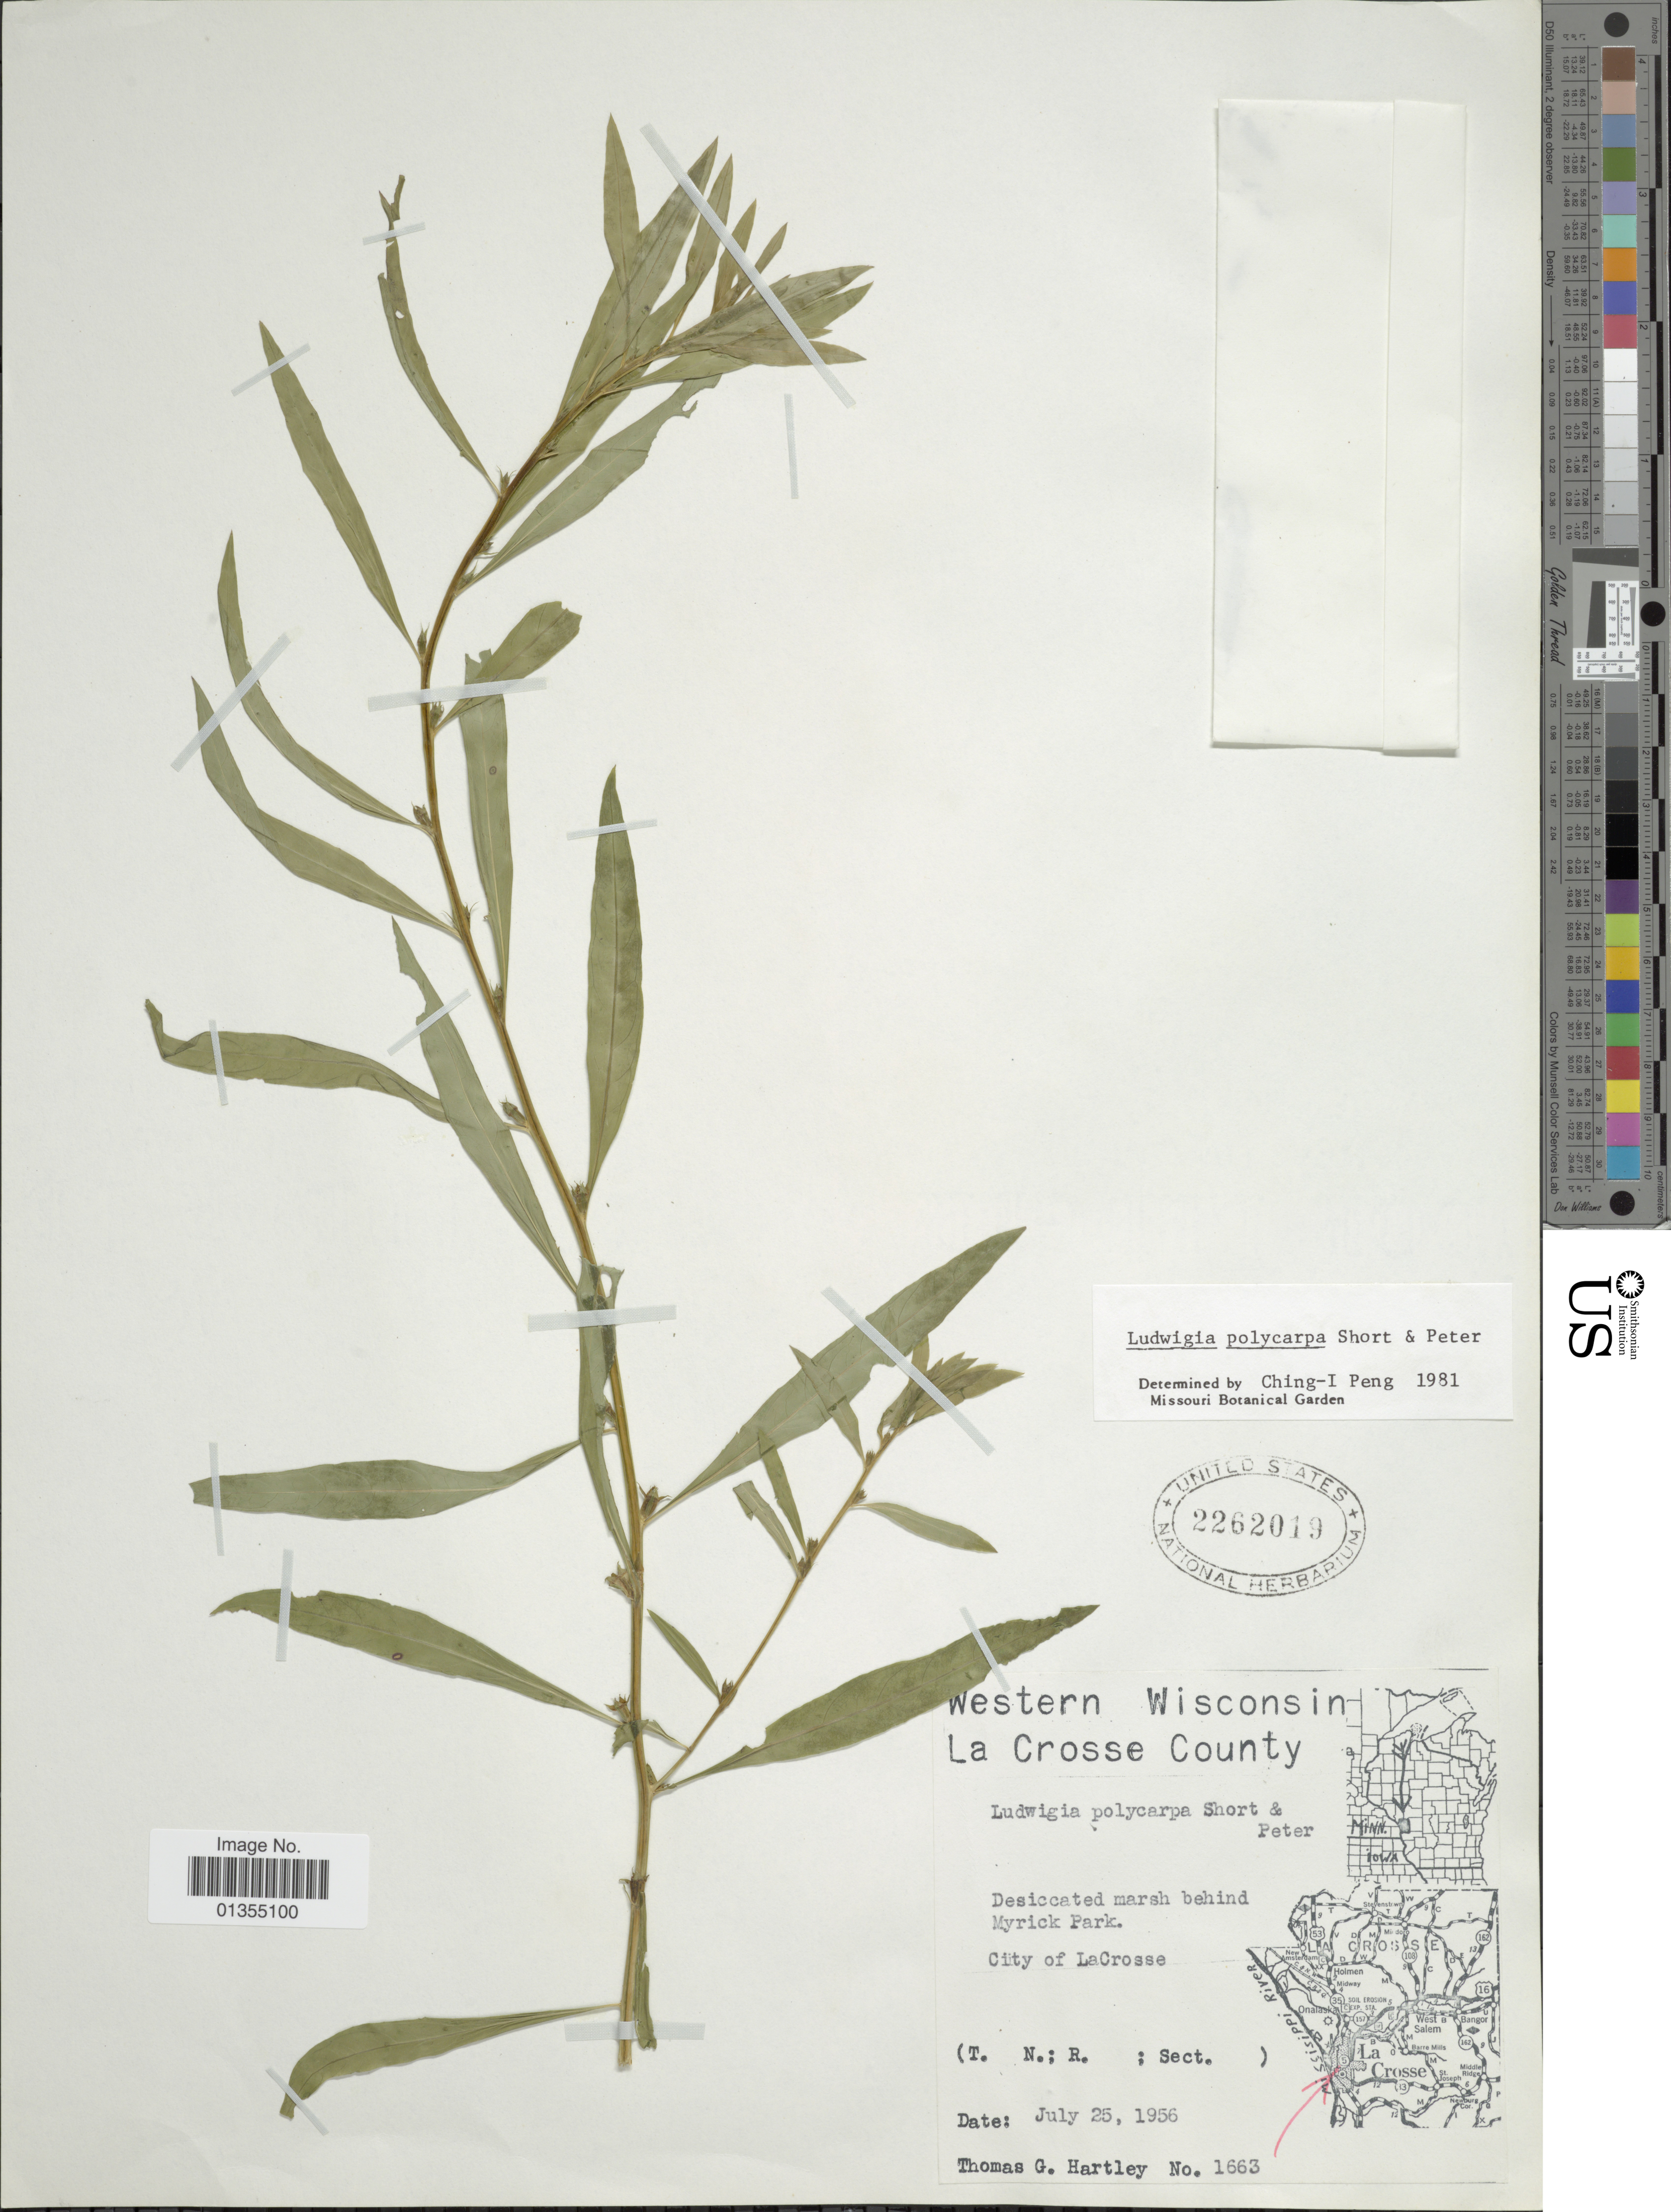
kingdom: Plantae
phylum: Tracheophyta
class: Magnoliopsida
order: Myrtales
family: Onagraceae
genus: Ludwigia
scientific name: Ludwigia polycarpa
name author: Short & R. Peter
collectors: T. G. Hartley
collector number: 1663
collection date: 1956-07-25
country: United States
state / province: Wisconsin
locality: Western Wisconsin, La Crosse County, Desiccated marsh behind Myrick Park, City of LaCrosse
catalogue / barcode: US 2262019